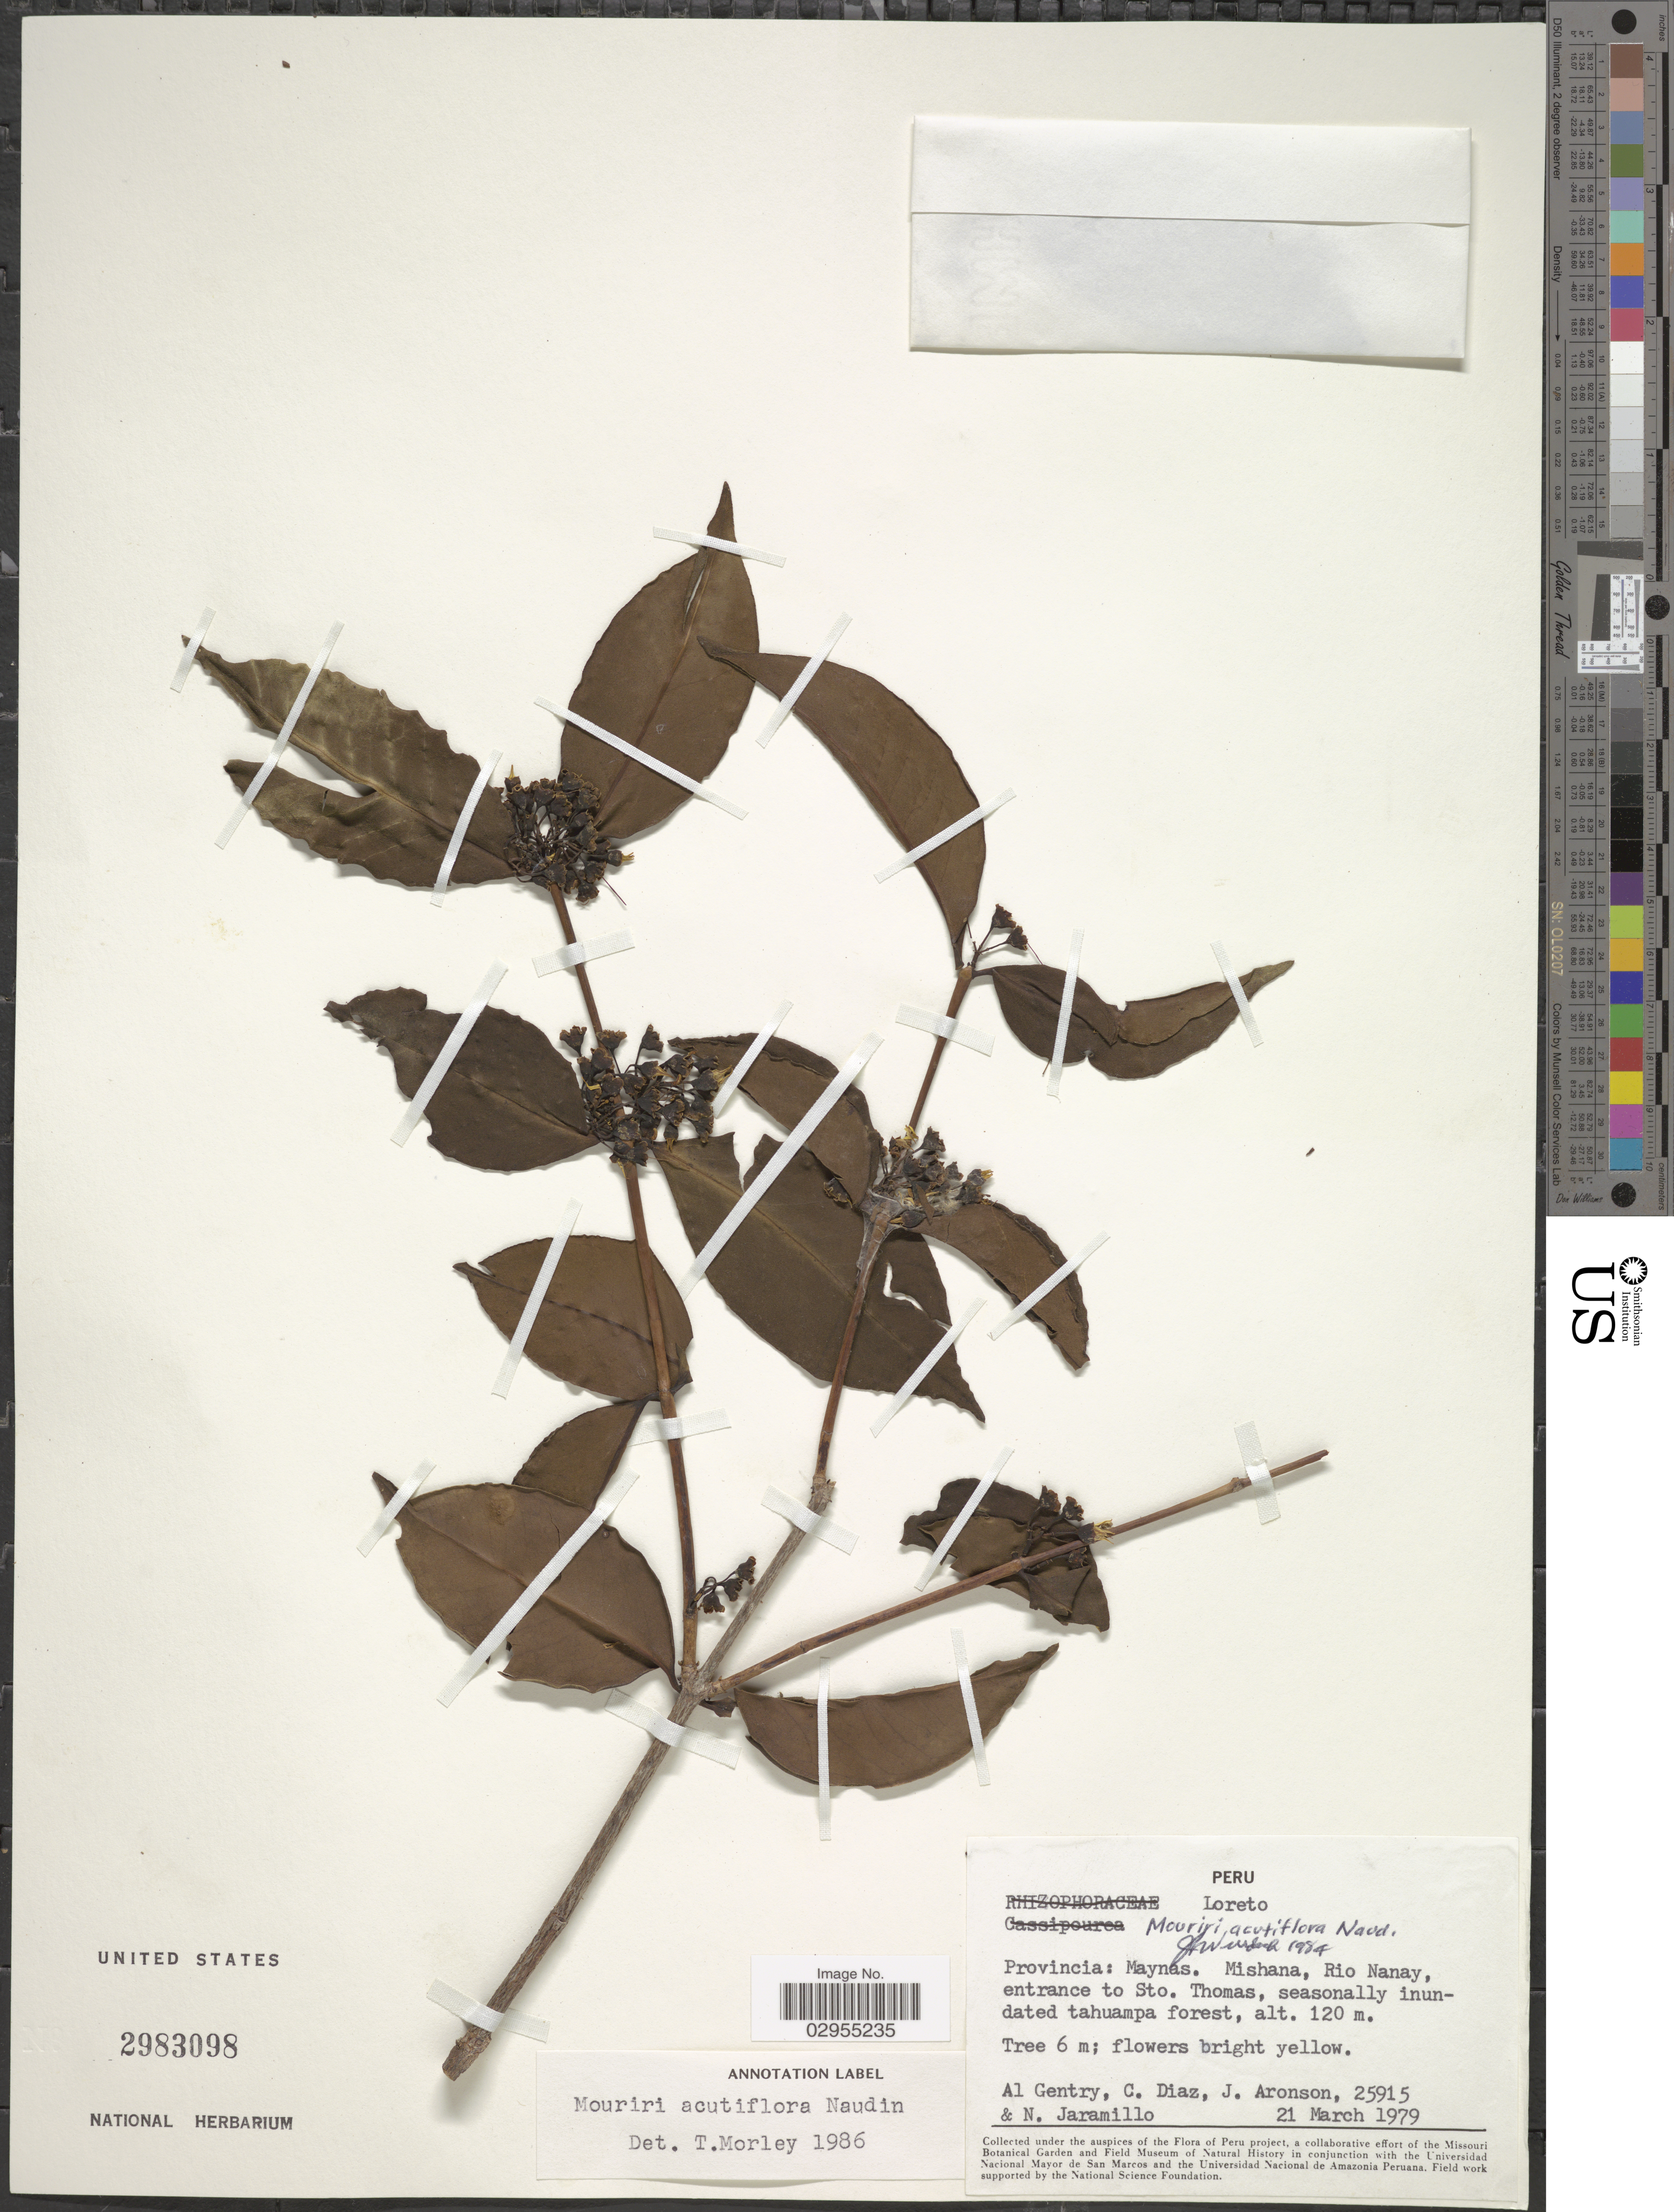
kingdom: Plantae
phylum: Tracheophyta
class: Magnoliopsida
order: Myrtales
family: Melastomataceae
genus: Mouriri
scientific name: Mouriri acutiflora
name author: Naudin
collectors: A. H. Gentry, C. Díaz, J. Aronson & N. Jaramillo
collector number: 25915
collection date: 1979-03-21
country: Peru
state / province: Loreto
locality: Provincia: Maynas. Mishana, Rio Nanay, entrance to Sto. Thomas, seasonly inundated tahuampa forest.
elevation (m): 120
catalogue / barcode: US 2983098